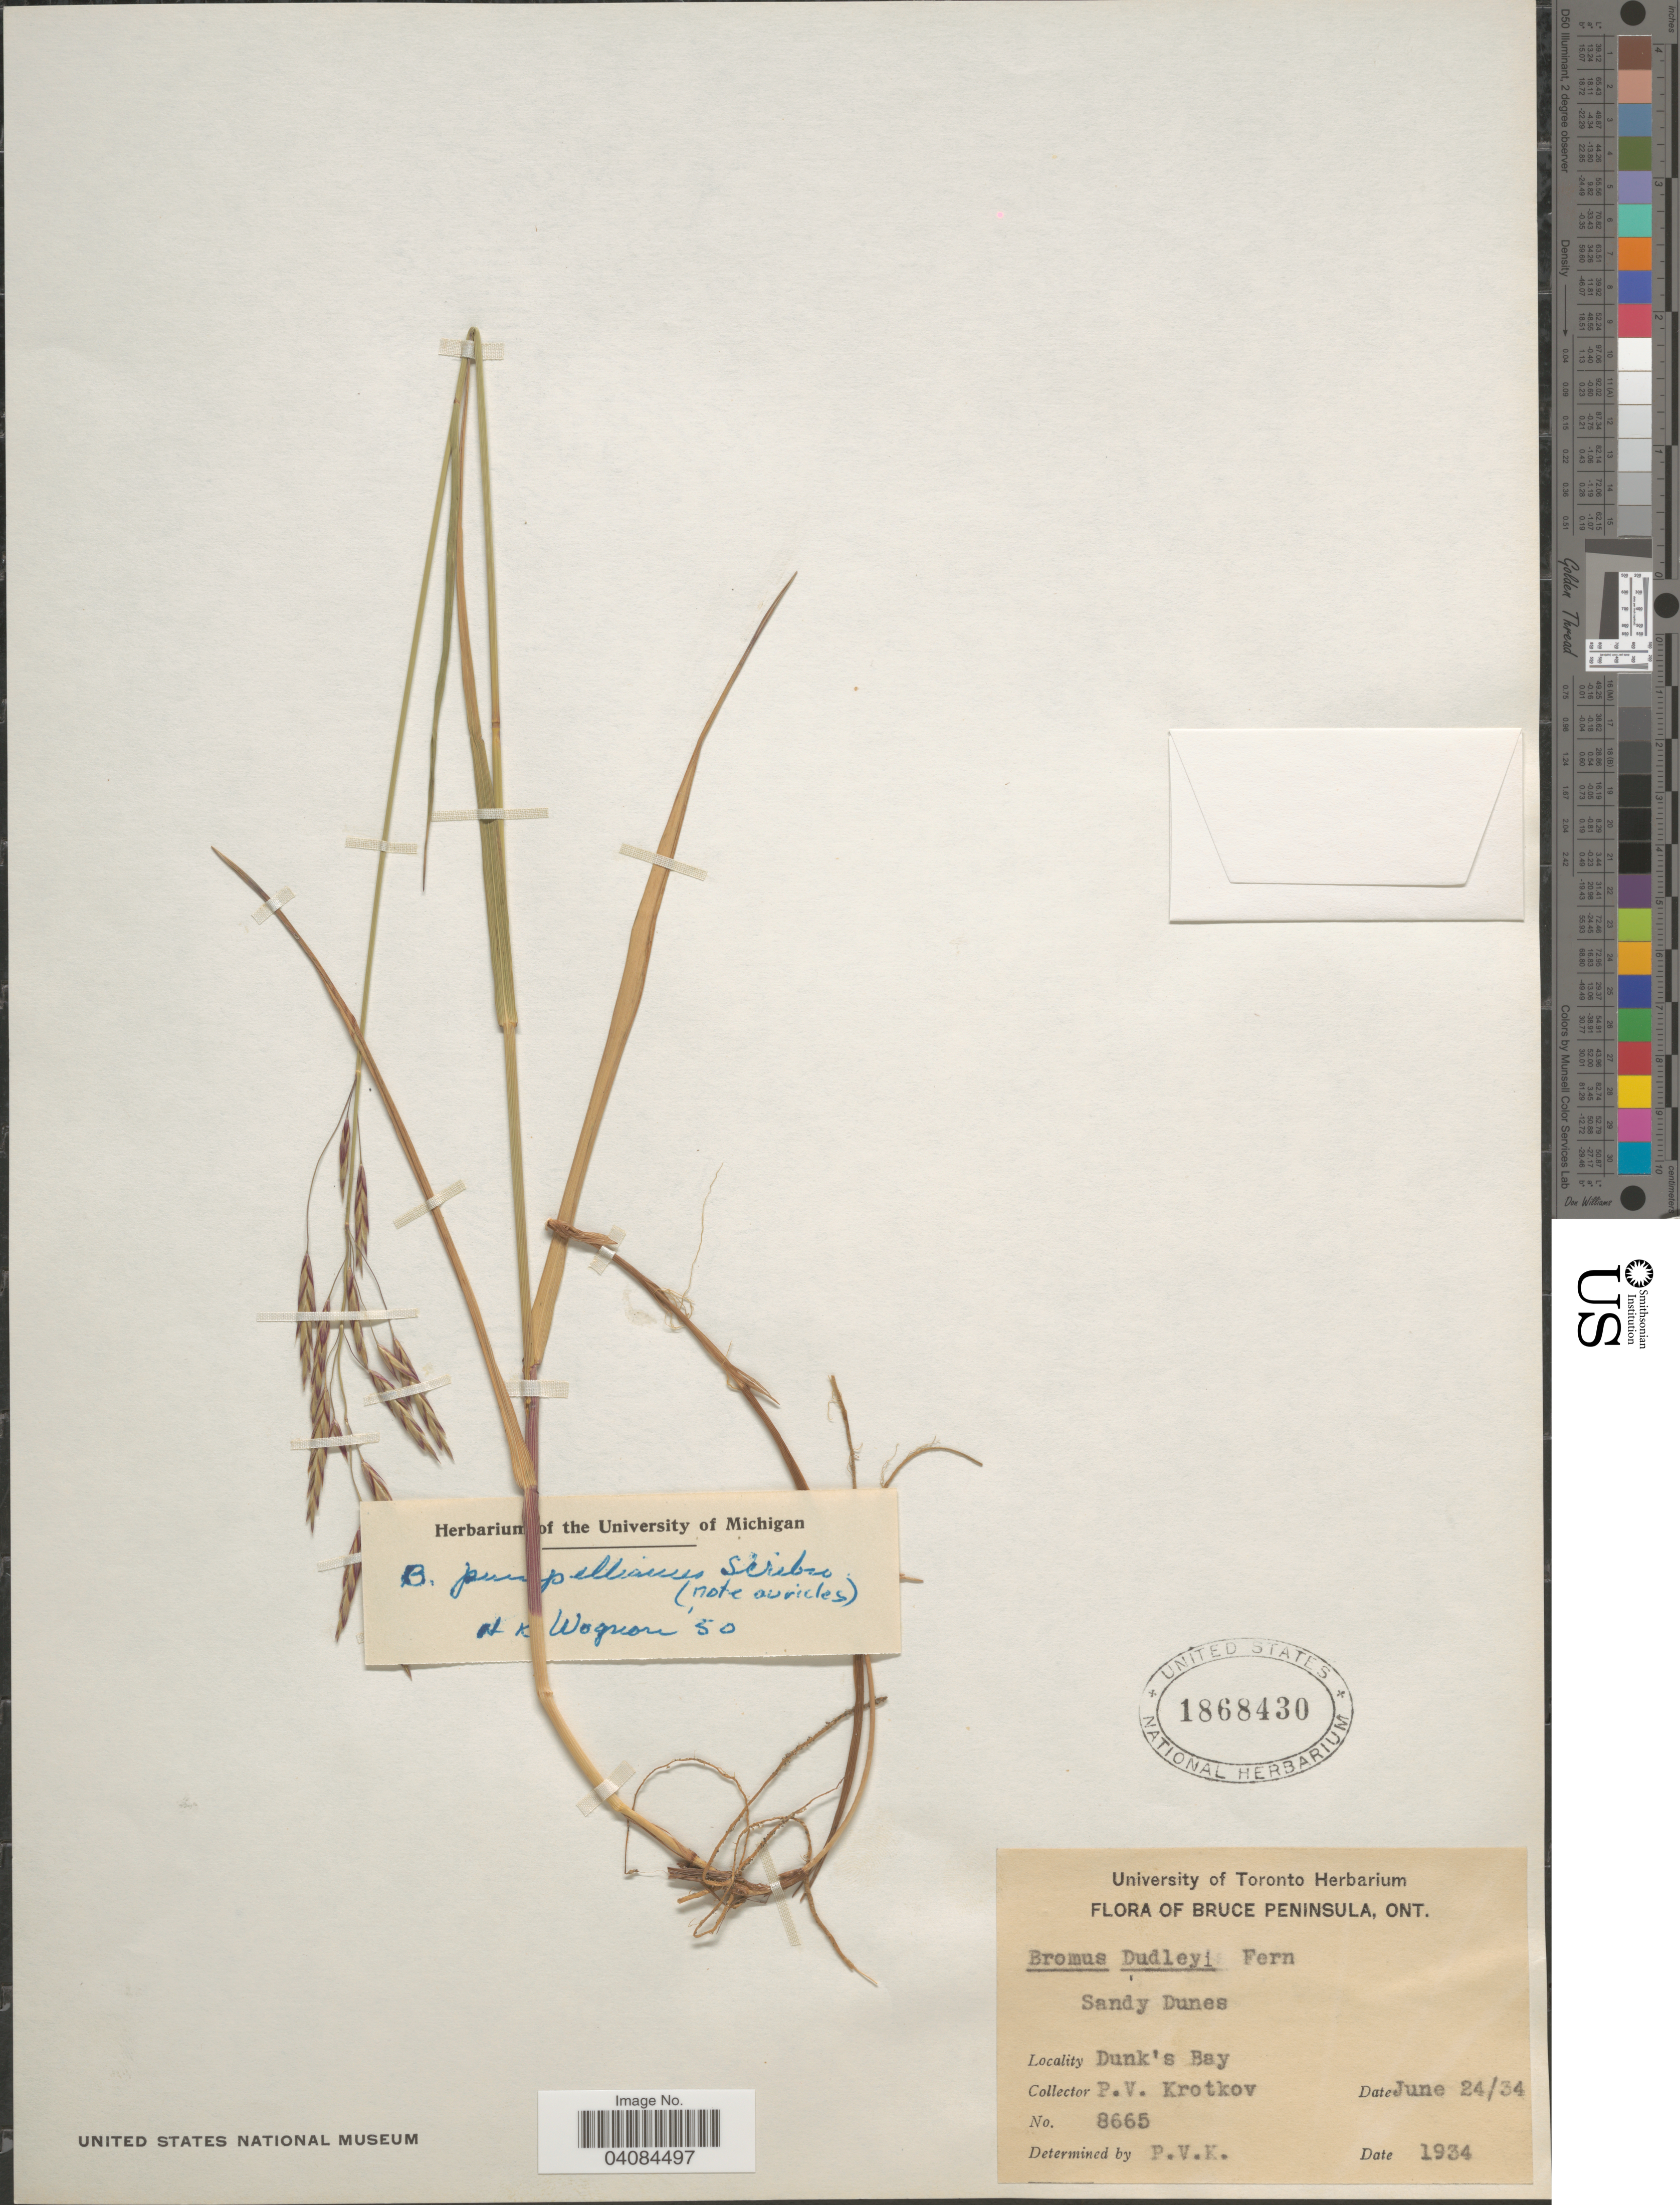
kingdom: Plantae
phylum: Tracheophyta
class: Liliopsida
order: Poales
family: Poaceae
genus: Bromus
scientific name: Bromus pumpellianus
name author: Scribn.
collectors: P. V. Krotkov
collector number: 8665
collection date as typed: Transcribed d/m/y: 24/6/34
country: Canada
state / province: Ontario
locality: Bruce Peninsula. Dunk's Bay.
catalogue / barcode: US 1868430